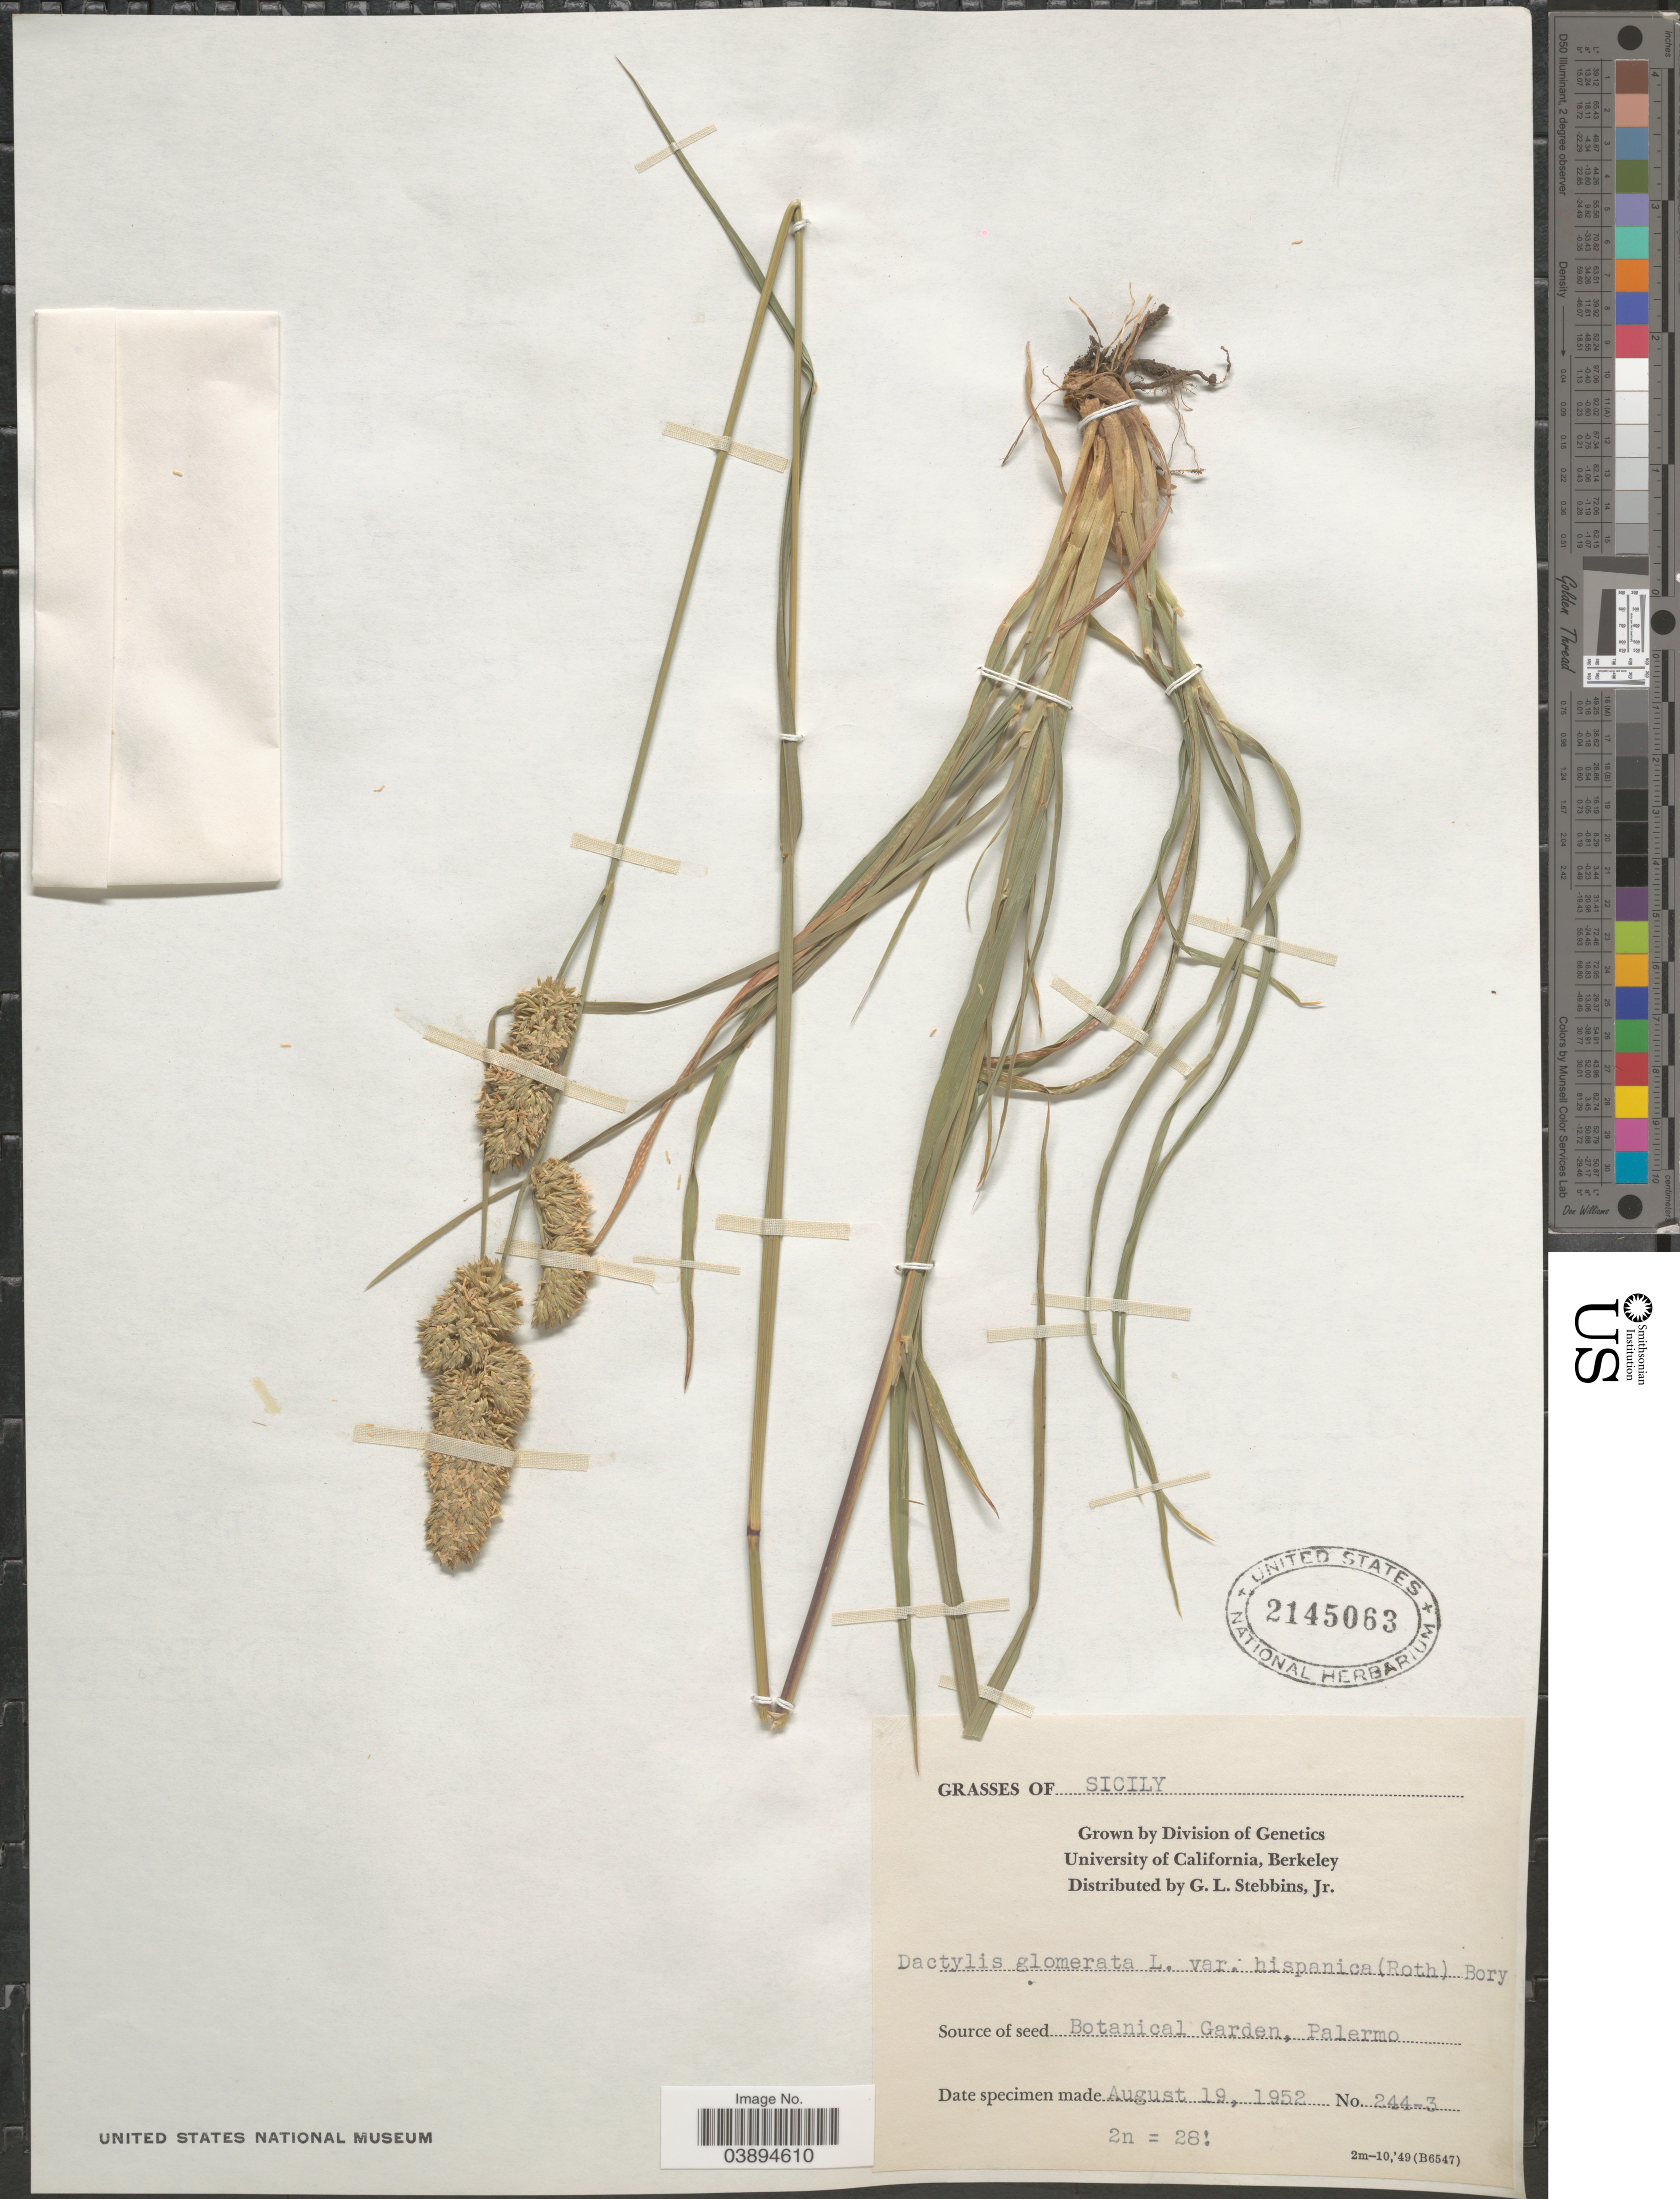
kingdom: Plantae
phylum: Tracheophyta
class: Liliopsida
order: Poales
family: Poaceae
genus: Dactylis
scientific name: Dactylis glomerata subsp. hispanica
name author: (Roth) Nyman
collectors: G. L. Stebbins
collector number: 244-3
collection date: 1952-08-19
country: Italy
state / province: Siciliana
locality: Botanical Garden, Palermo.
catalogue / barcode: US 2145063